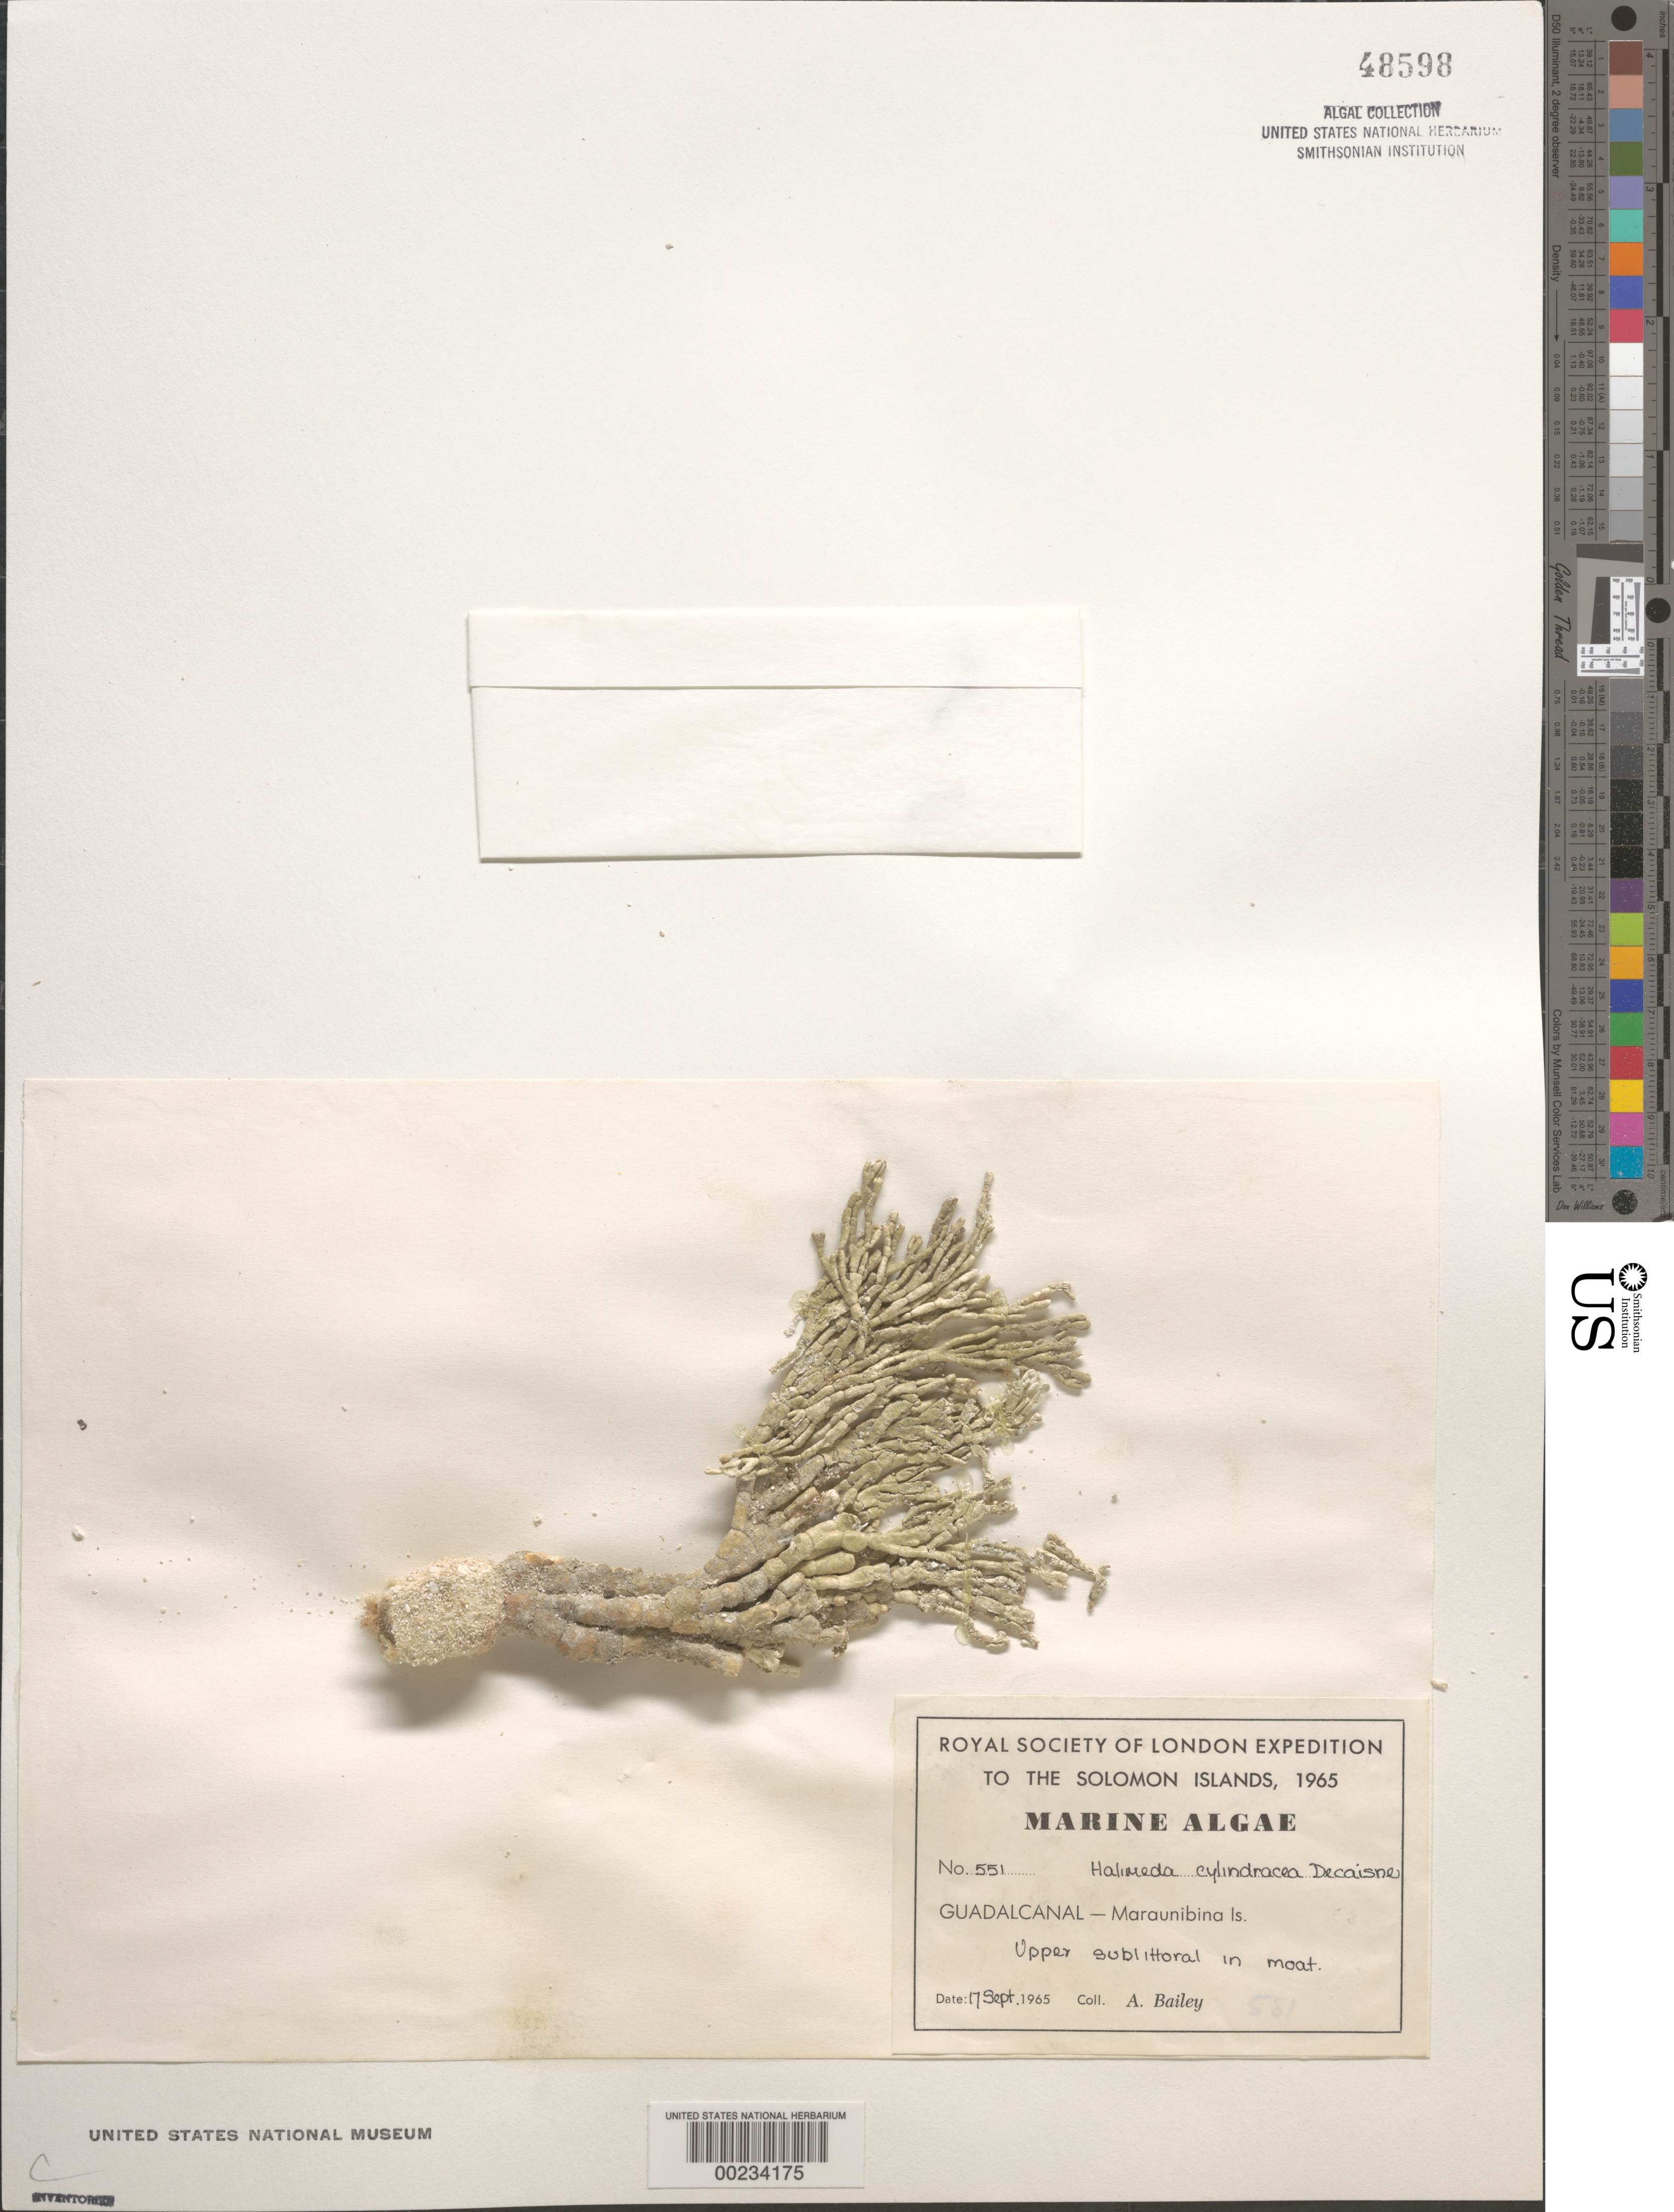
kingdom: Plantae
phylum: Chlorophyta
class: Ulvophyceae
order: Bryopsidales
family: Halimedaceae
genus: Halimeda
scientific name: Halimeda cylindracea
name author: Decne.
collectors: A. Bailey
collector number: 551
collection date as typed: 17 Sep 1965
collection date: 1965-09-17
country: Solomon Islands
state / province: Guadalcanal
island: Maraunibina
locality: Maraunibina Island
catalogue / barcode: US 48598